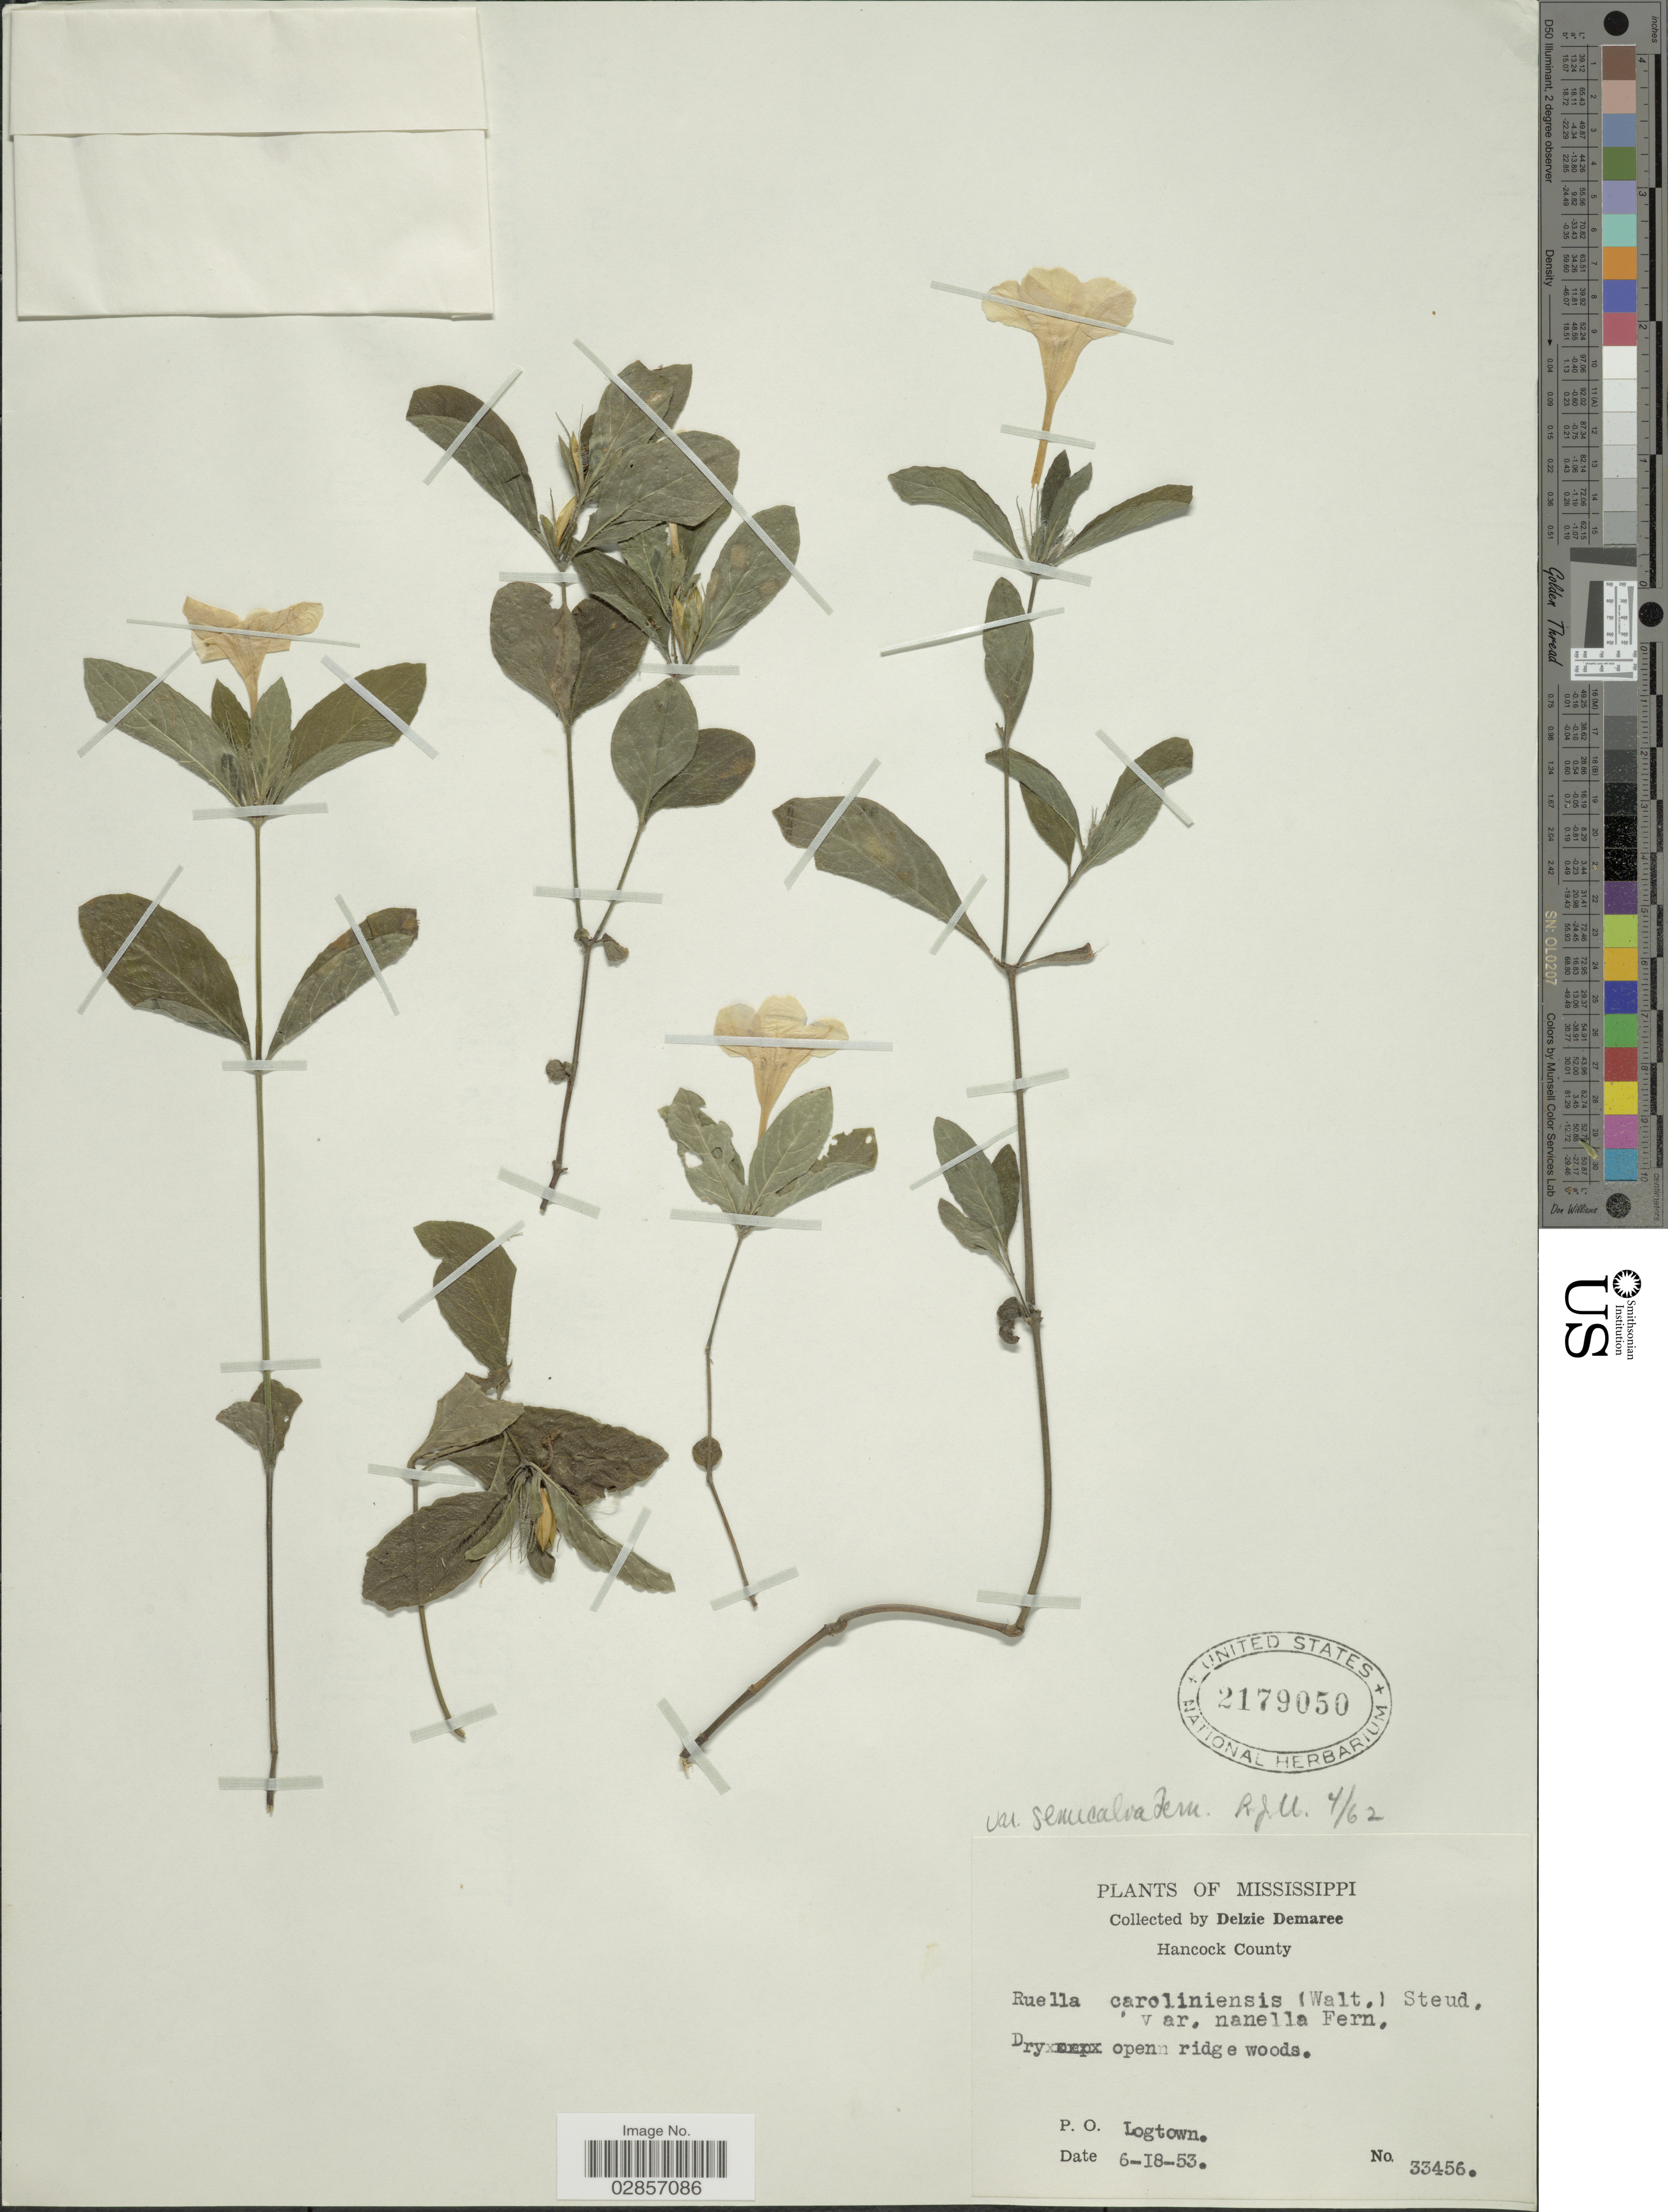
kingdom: Plantae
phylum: Tracheophyta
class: Magnoliopsida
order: Lamiales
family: Acanthaceae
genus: Ruellia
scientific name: Ruellia caroliniensis var. semicalva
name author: Fernald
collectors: D. Demaree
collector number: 33456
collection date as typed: Transcribed d/m/y: 18/6/53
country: United States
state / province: Mississippi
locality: Hancock County. Dry open ridge woods. P.O. Logtown.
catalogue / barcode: US 2179050